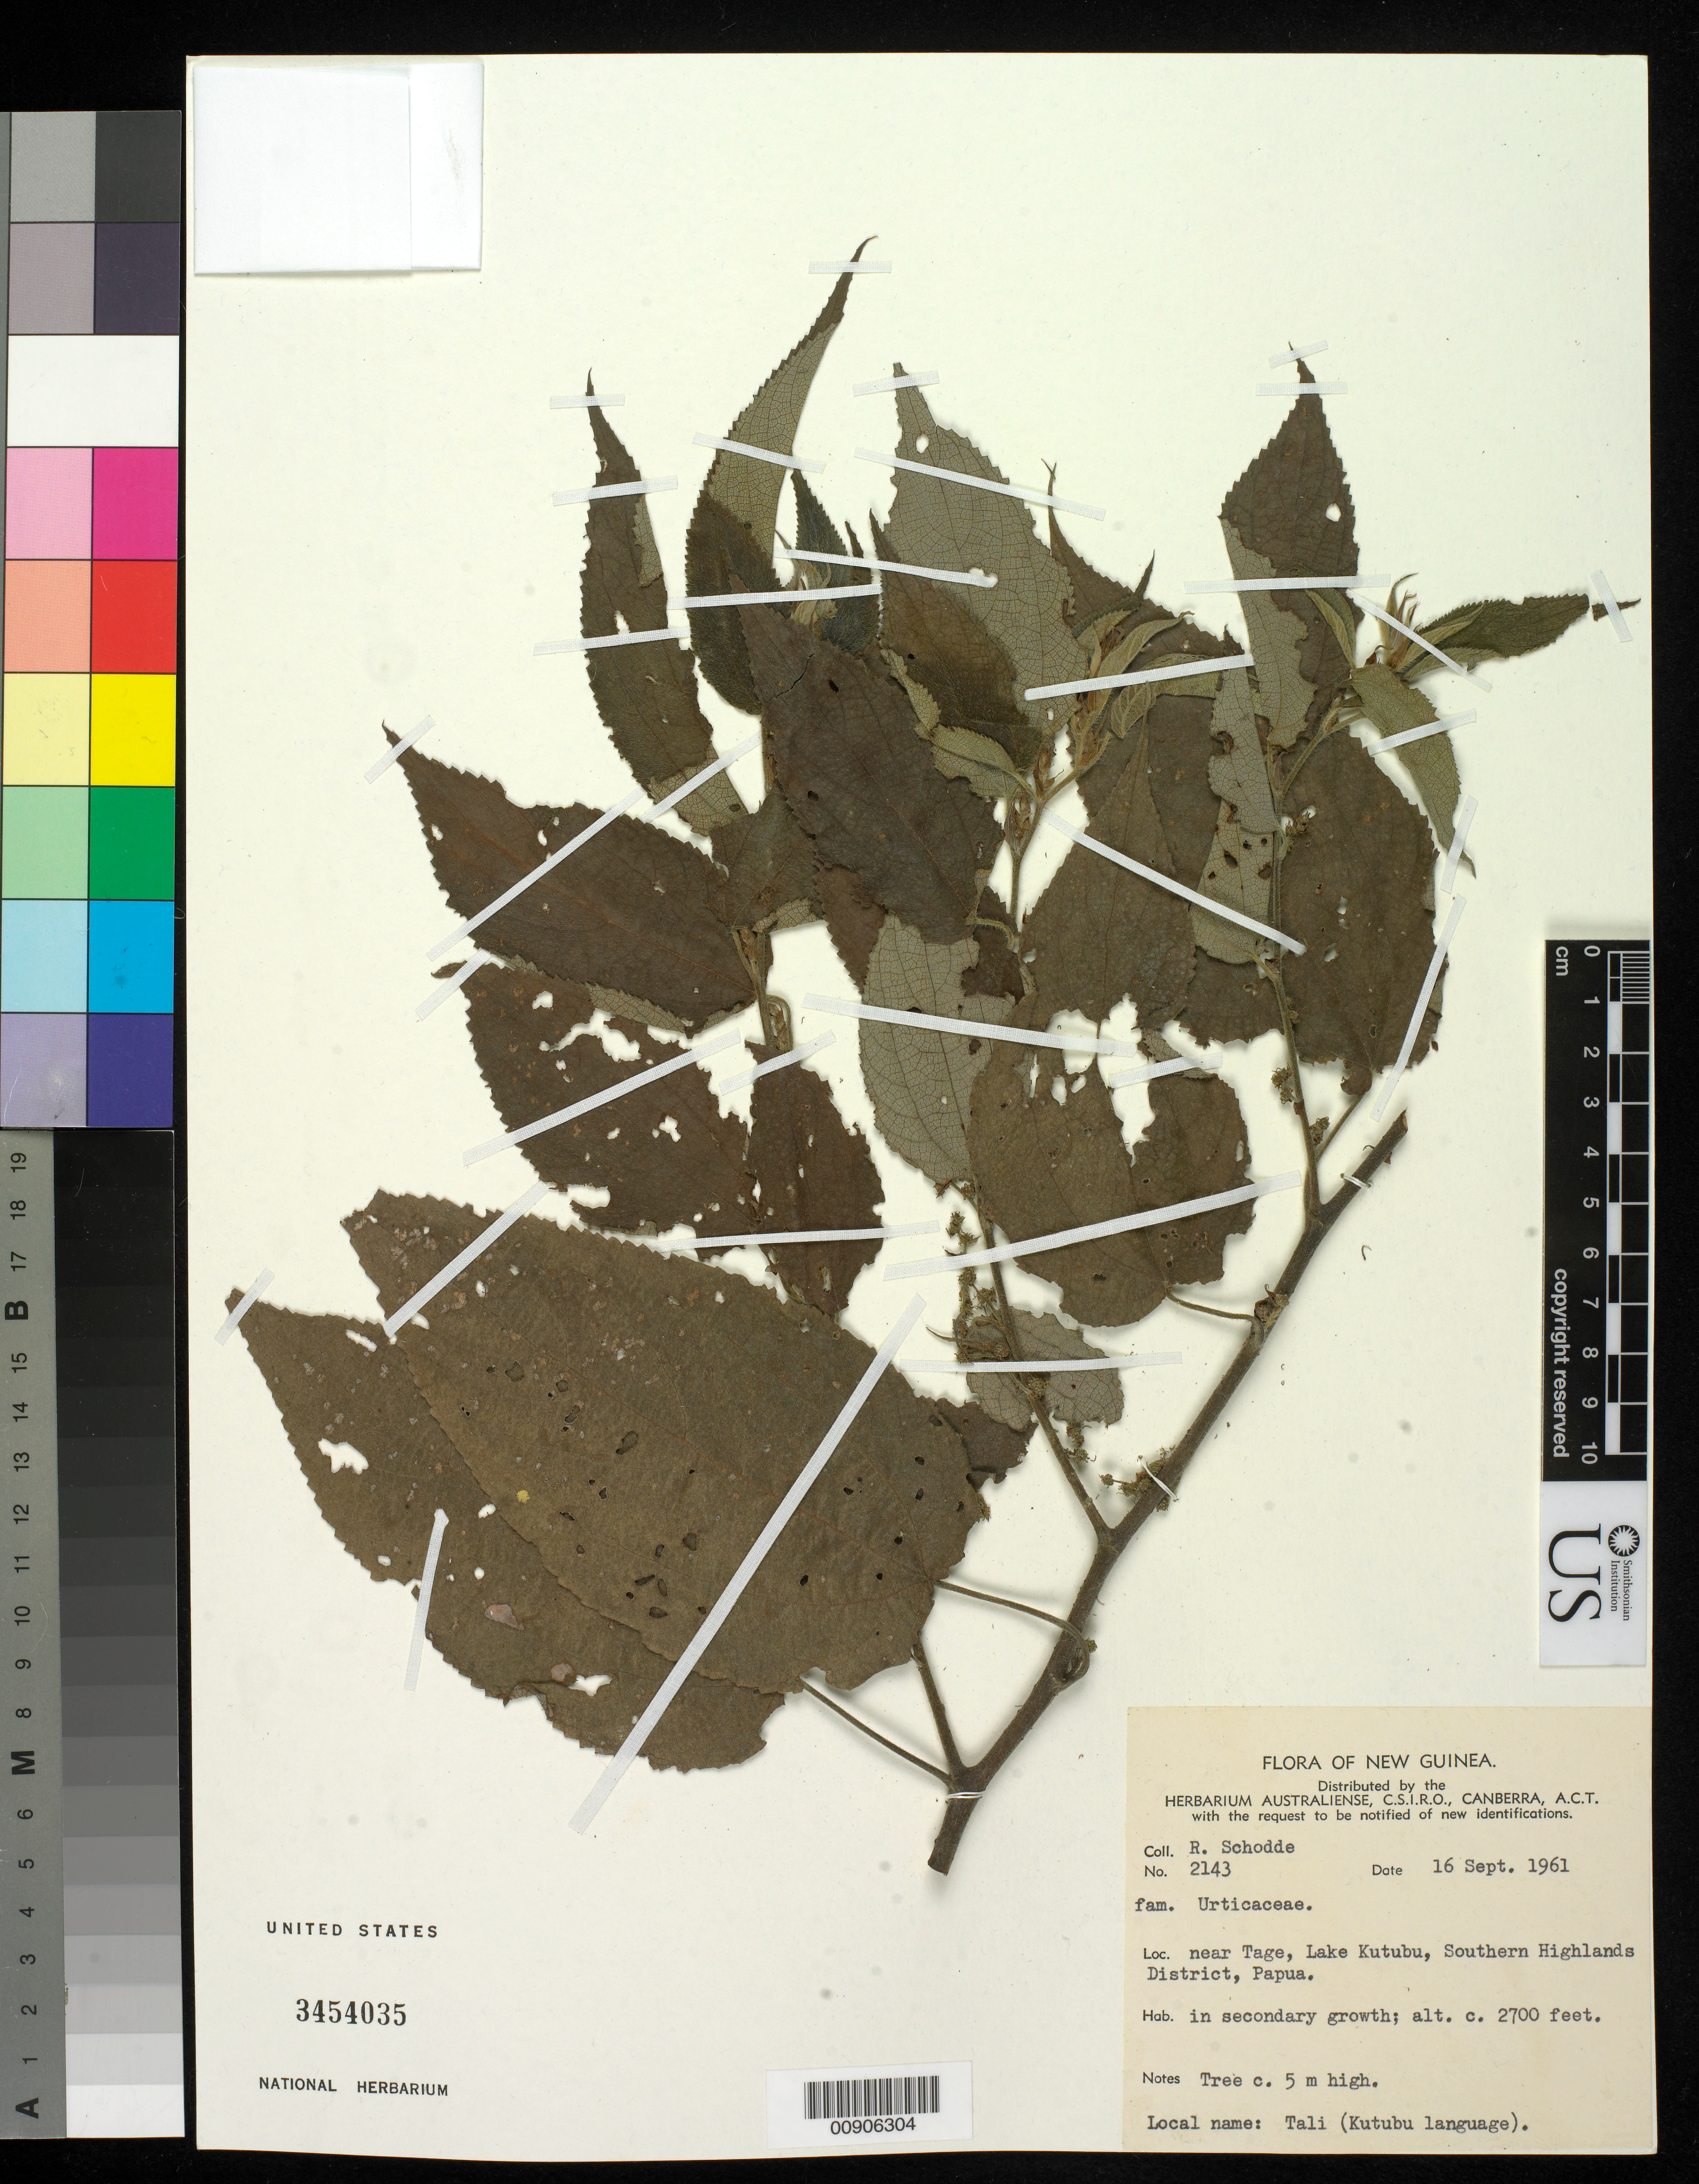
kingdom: Plantae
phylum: Tracheophyta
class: Magnoliopsida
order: Rosales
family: Urticaceae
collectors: R. Schodde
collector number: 2143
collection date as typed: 16 Sep 1961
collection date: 1961-09-16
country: Papua New Guinea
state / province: Southern Highlands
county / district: Lake Kutubu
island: New Guinea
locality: near Tage, lake Kutubu, Southern Highlands District, Papua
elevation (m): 823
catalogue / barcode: US 3454035